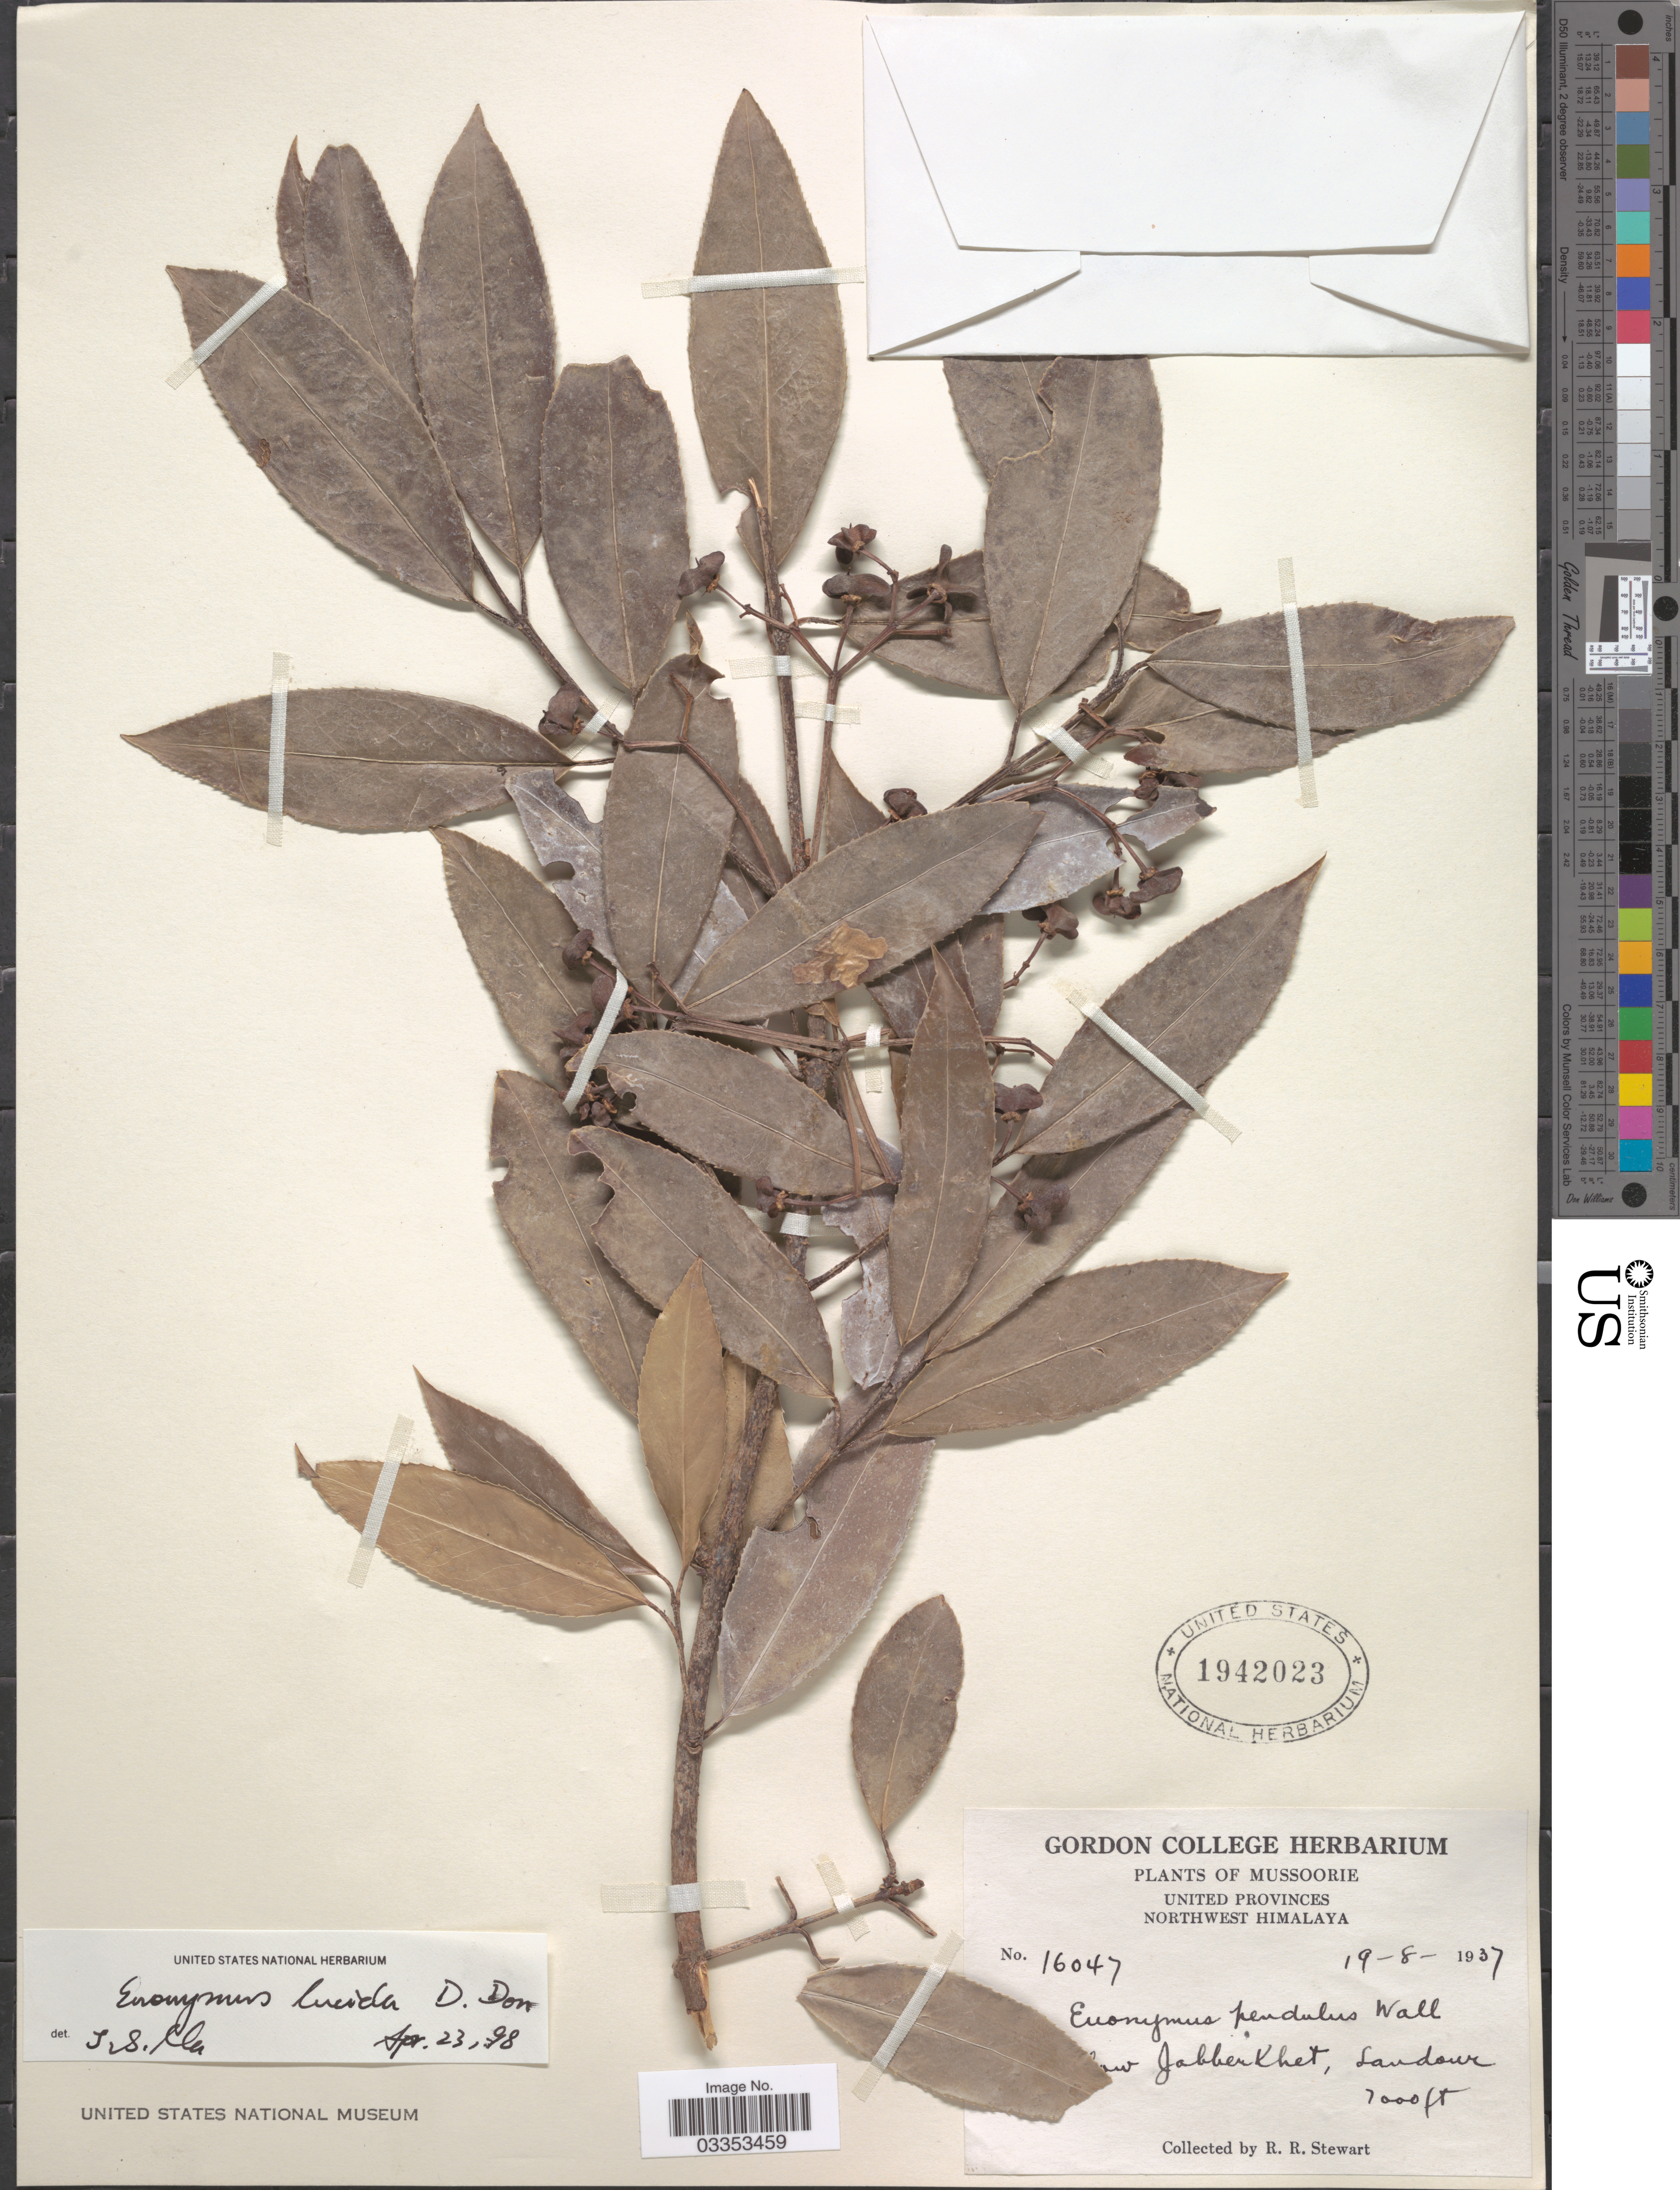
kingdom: Plantae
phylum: Tracheophyta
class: Magnoliopsida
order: Celastrales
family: Celastraceae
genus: Euonymus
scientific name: Euonymus lucidus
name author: D. Don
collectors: R. Stewart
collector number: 16047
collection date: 1937-08-19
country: India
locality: Mussoorie. United Provinces, Northwest Himalaya. Jabberkhet, Landour.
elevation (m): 2134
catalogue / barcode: US 1942023